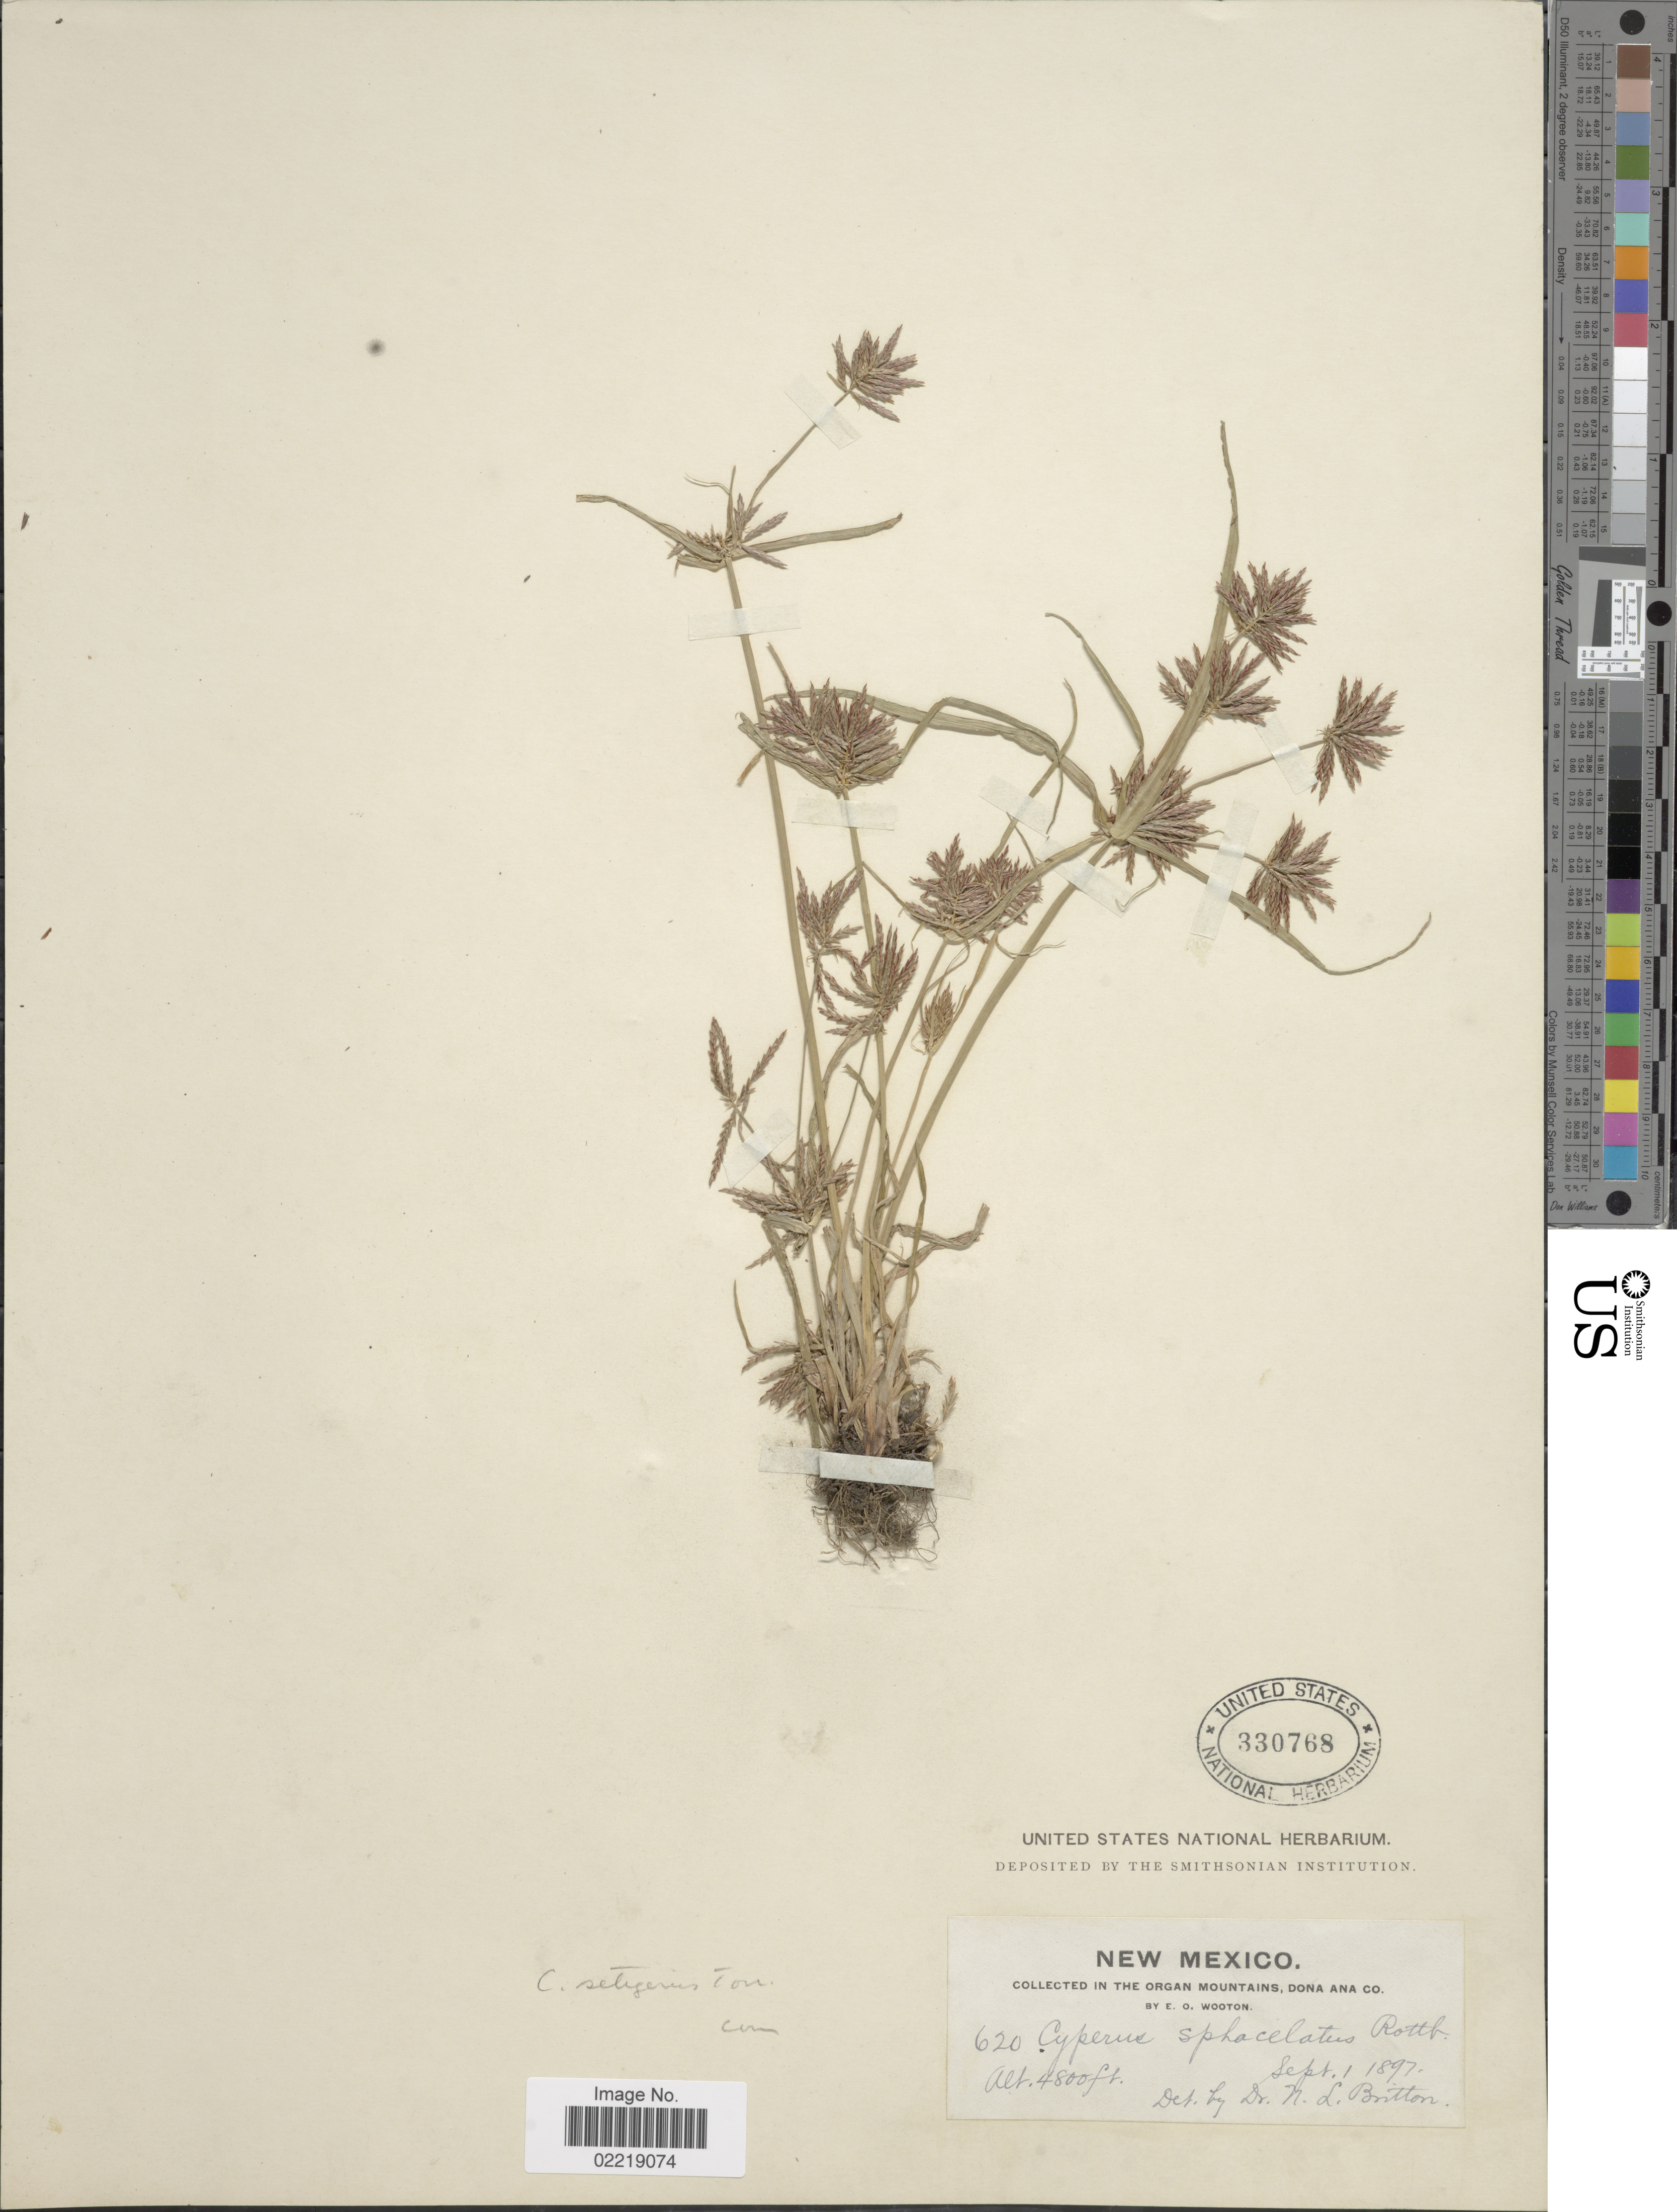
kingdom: Plantae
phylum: Tracheophyta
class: Liliopsida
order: Poales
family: Cyperaceae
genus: Cyperus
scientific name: Cyperus setigerus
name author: Torr. & Hook.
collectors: E. O. Wooton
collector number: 620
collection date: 1897-09-01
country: United States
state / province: New Mexico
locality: The Organ Mountains, Dona Ana Co.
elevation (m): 1463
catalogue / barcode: US 330768